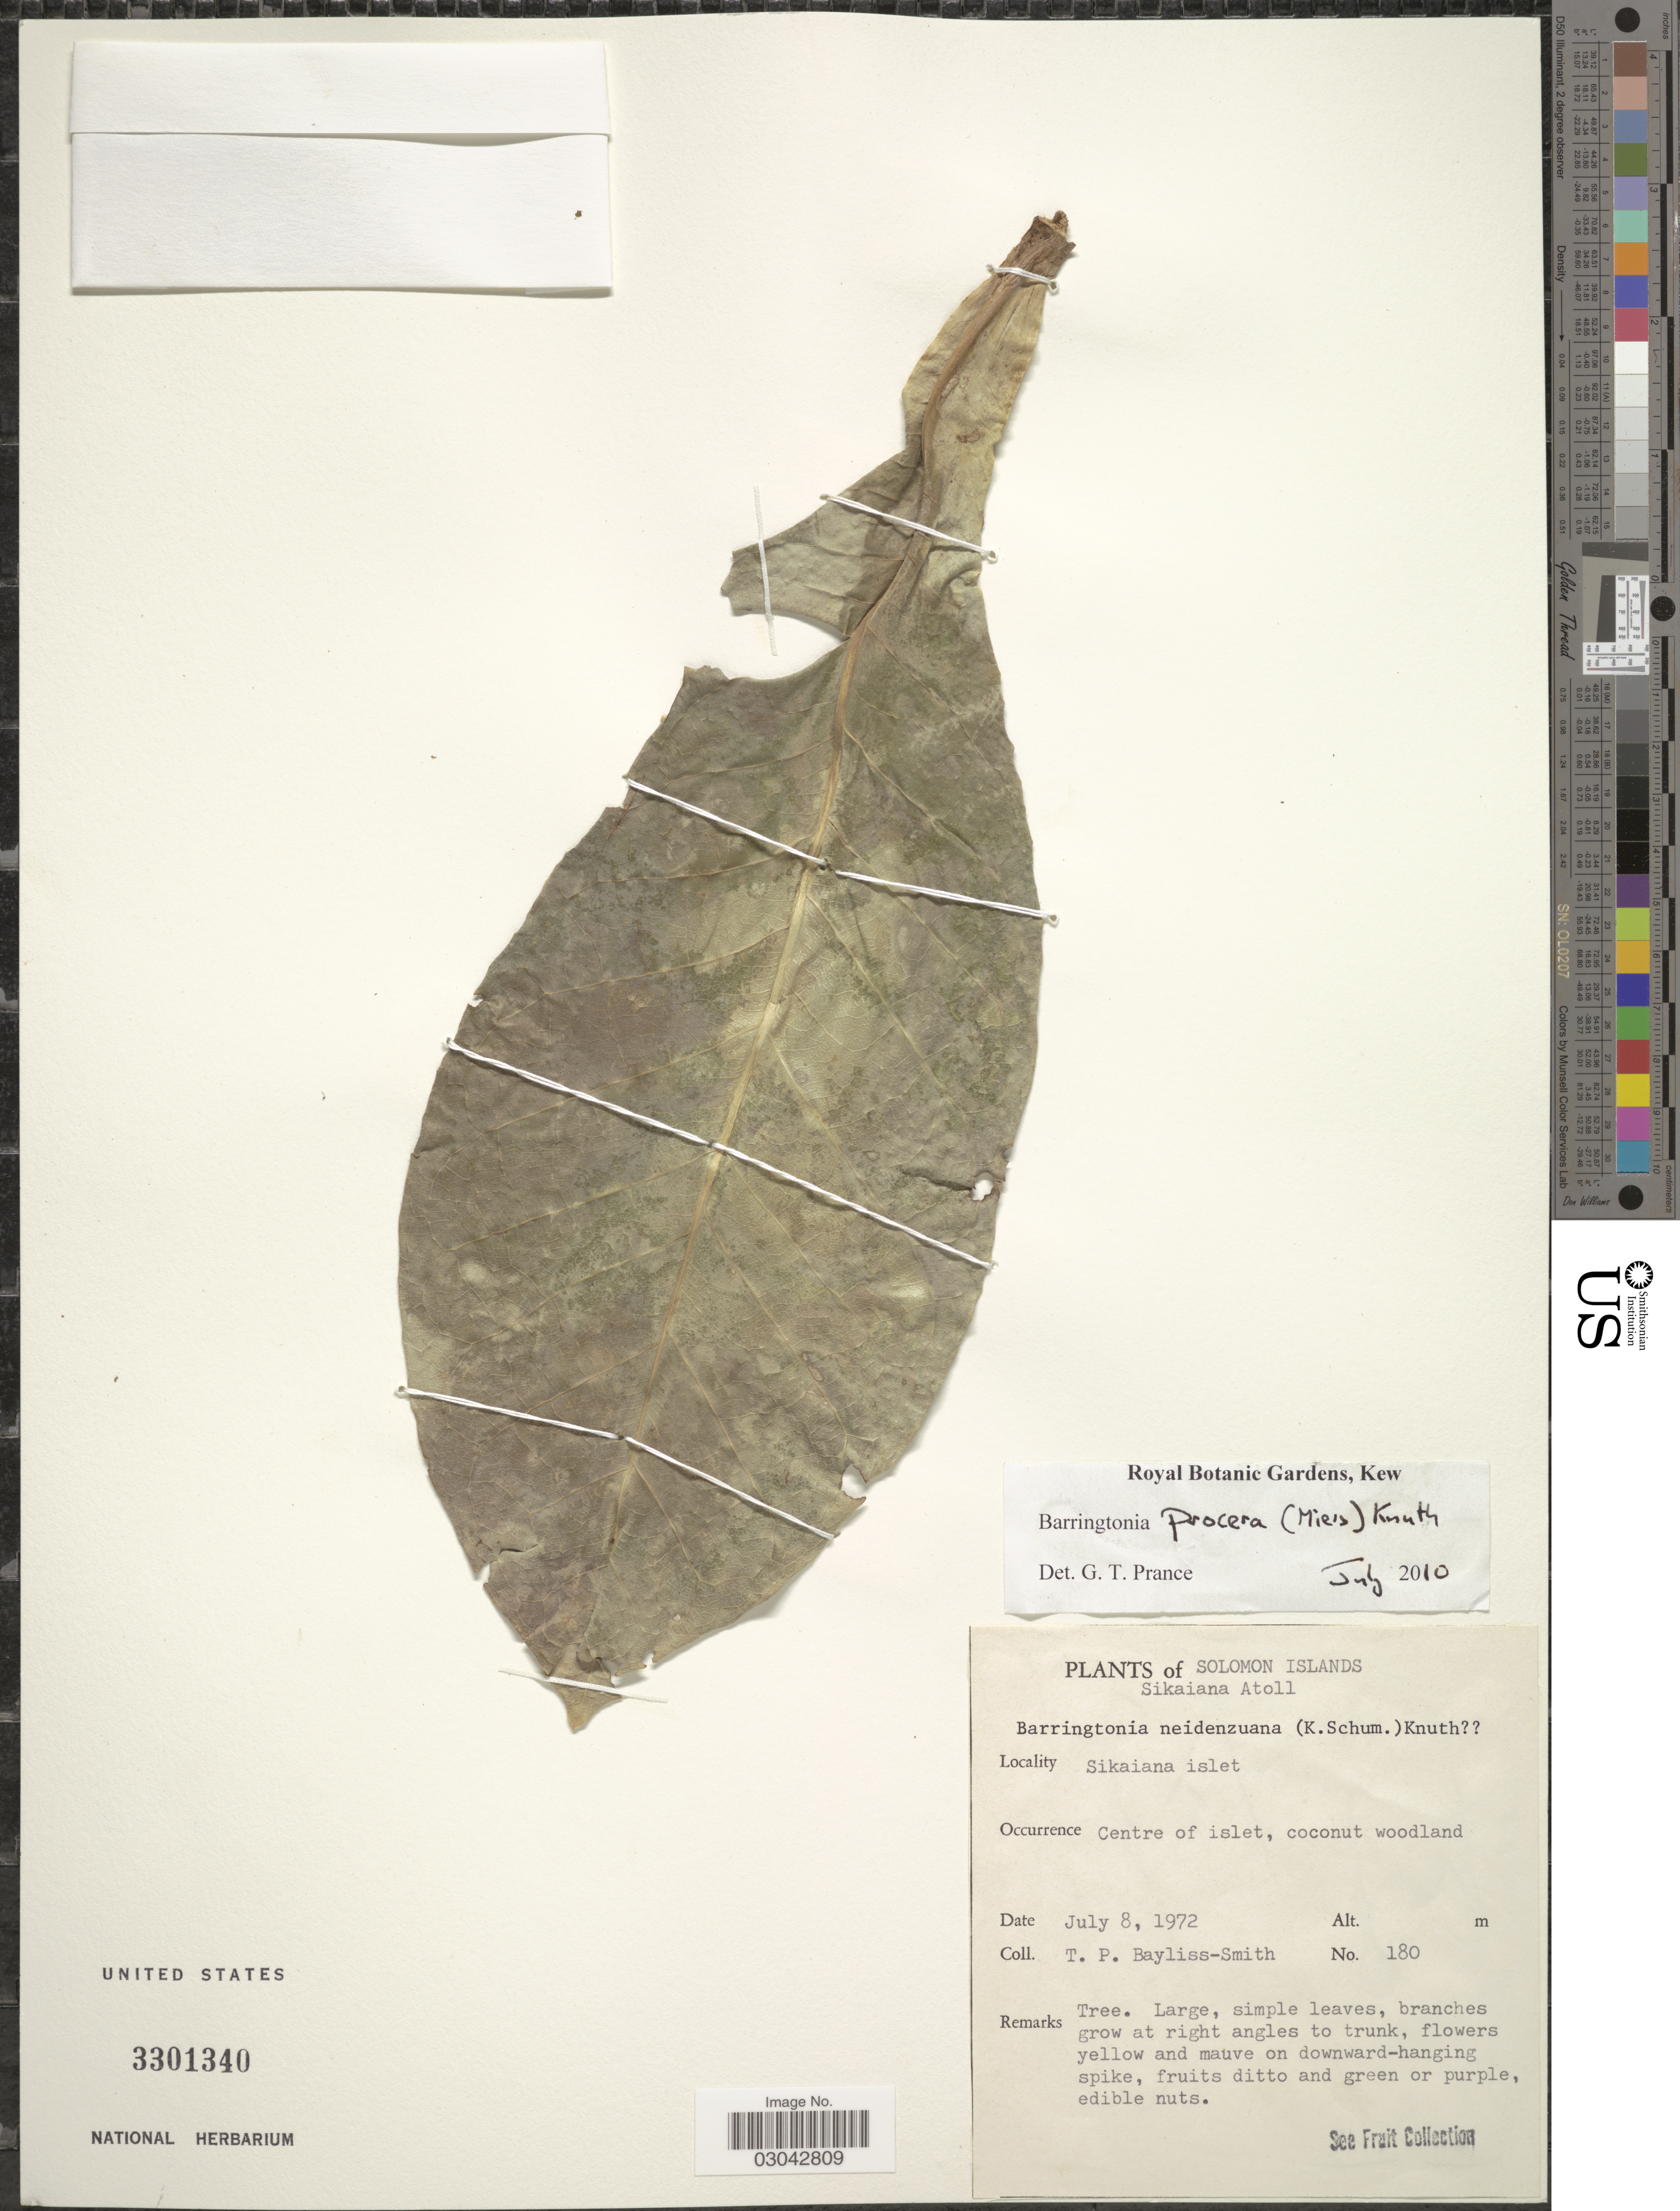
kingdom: Plantae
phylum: Tracheophyta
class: Magnoliopsida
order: Ericales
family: Lecythidaceae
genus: Barringtonia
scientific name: Barringtonia procera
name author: (Miers) R. Knuth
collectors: T. P. Bayliss-Smith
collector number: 180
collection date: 1972-07-08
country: Solomon Islands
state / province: Solomon Island Outliers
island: Sikaiana Atoll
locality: Sikaiana Atoll. Sikaiana islet. Centre of islet.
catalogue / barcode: US 3301340